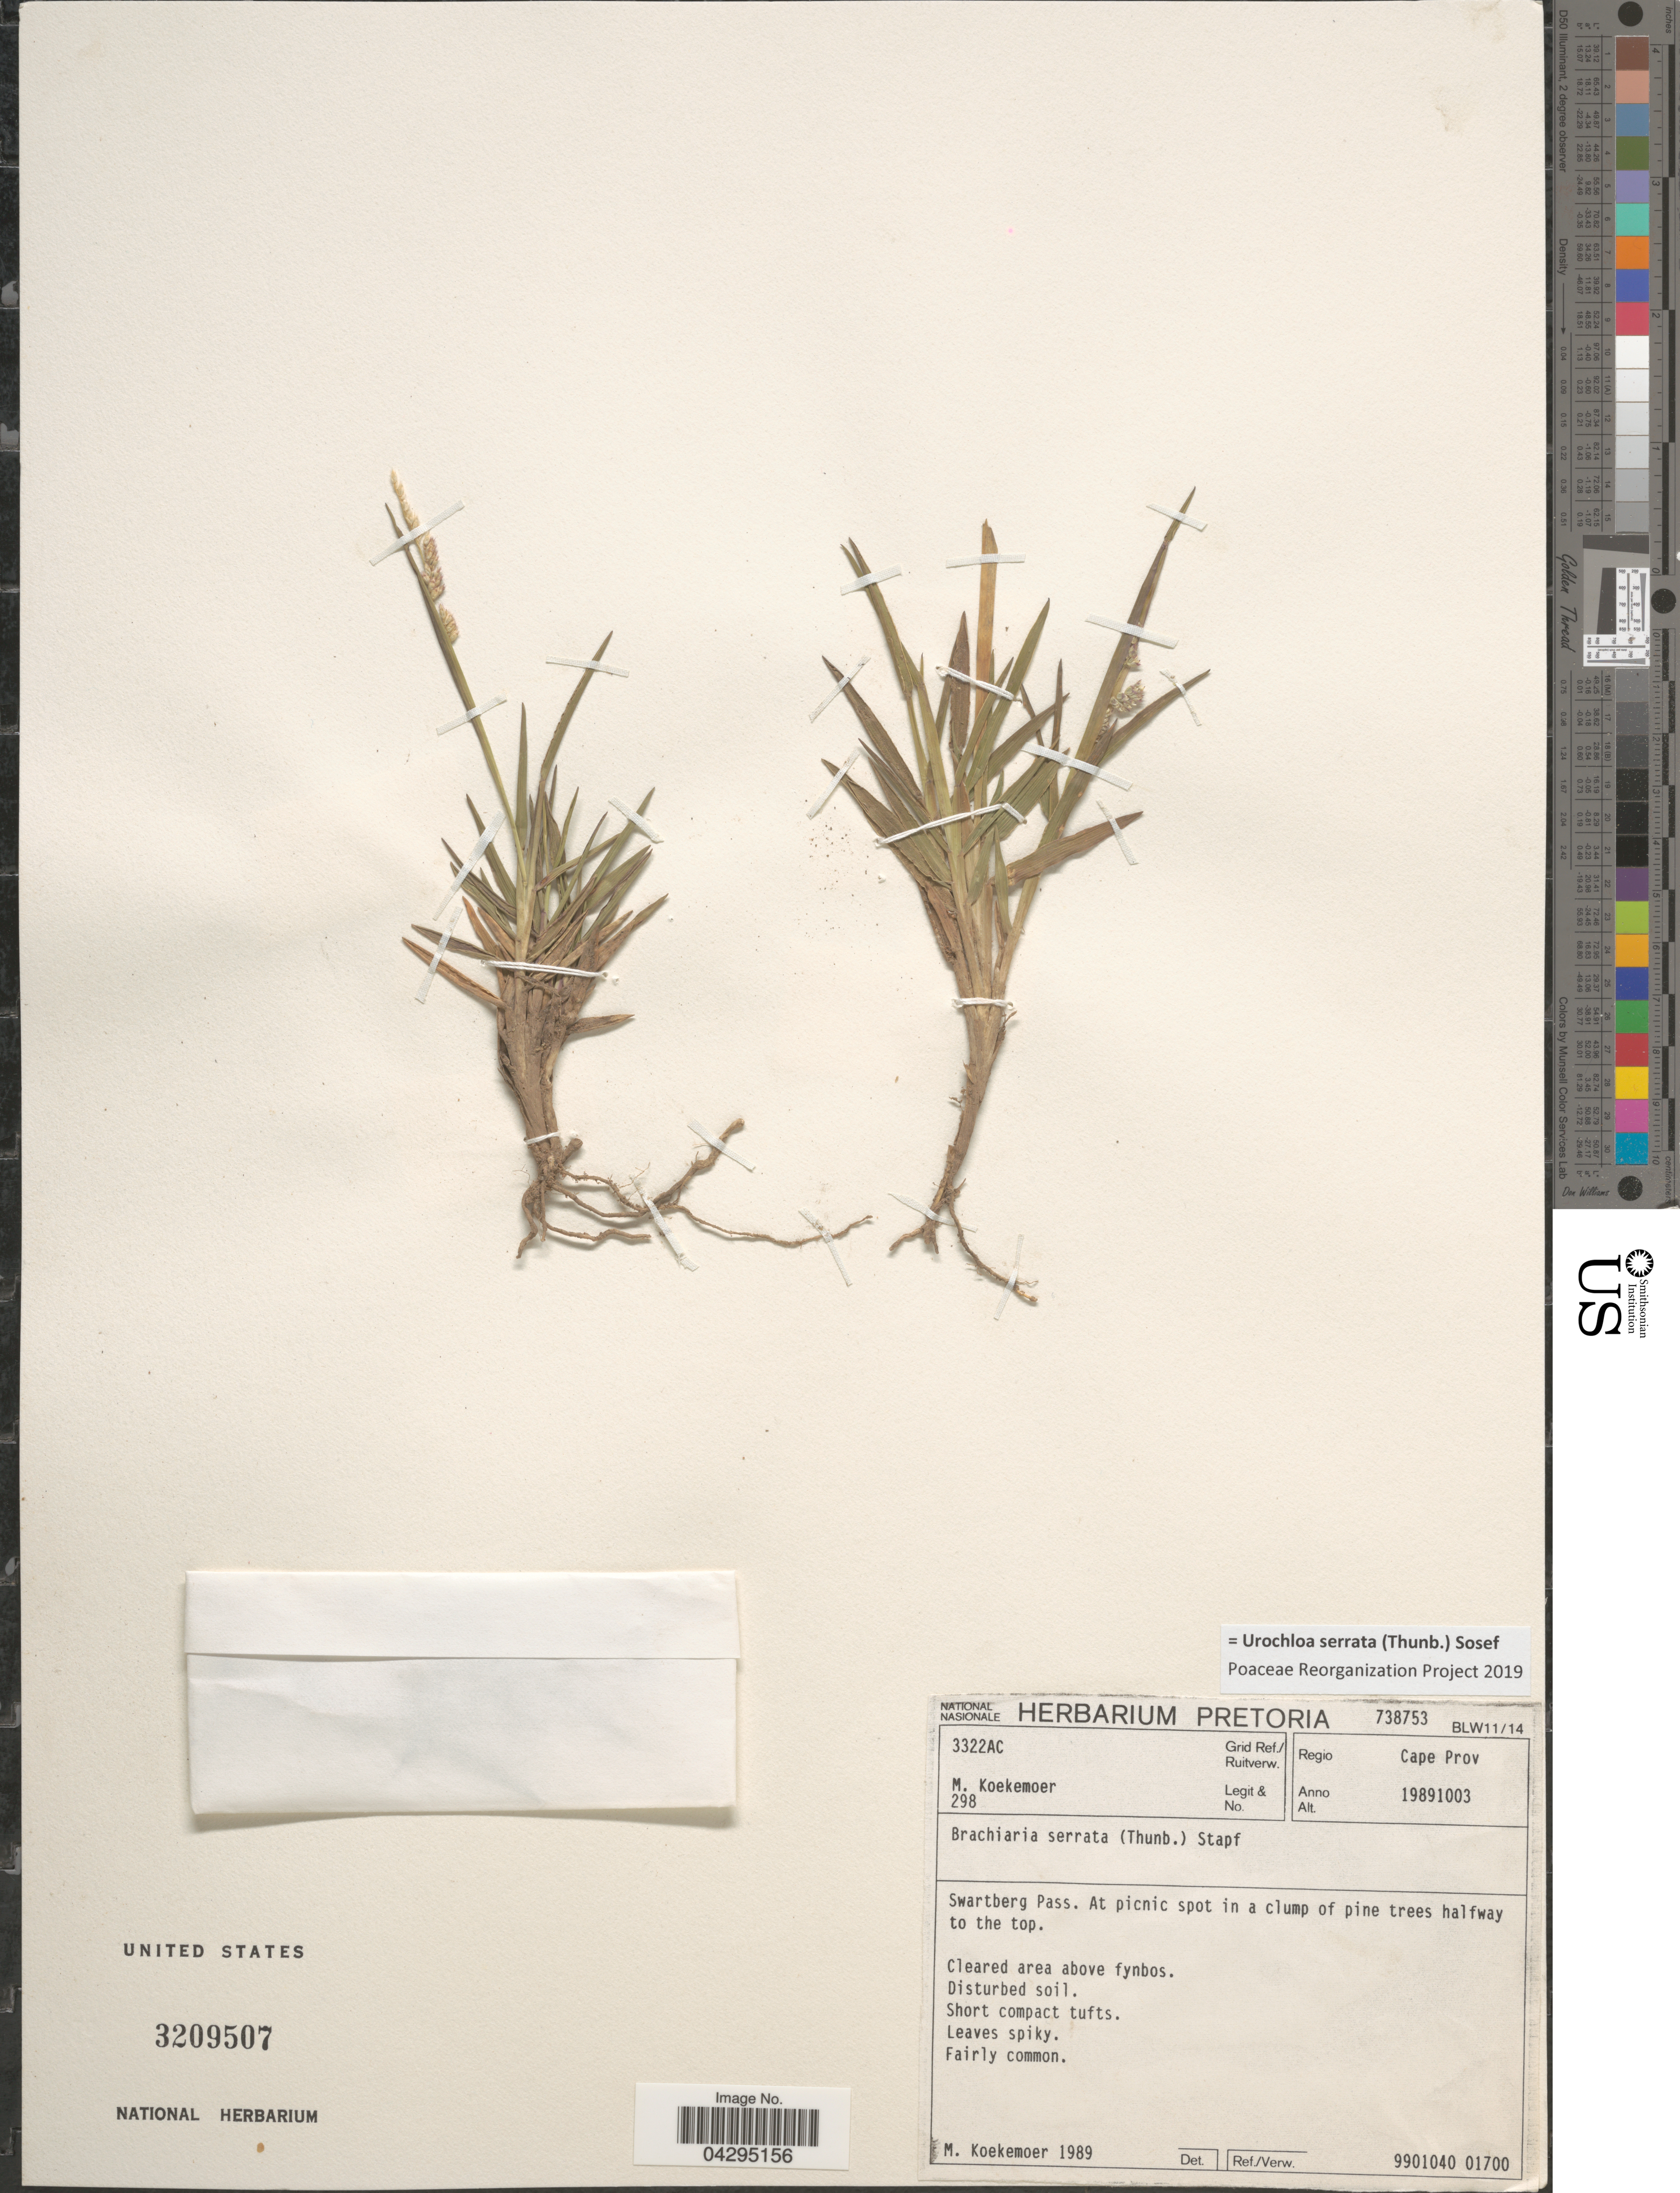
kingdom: Plantae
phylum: Tracheophyta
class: Liliopsida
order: Poales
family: Poaceae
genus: Urochloa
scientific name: Urochloa serrata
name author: (Thunb.) Sosef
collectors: M. Koekemoer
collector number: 298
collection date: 1989-10-03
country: South Africa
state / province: Western Cape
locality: Grid Ref./Ruitverw. 3322AC. Regio Cape Prov. Swartberg Pass. At picnic spot in a clump of pine trees halfway to the top. Cleared area above fynbos.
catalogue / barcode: US 3209507